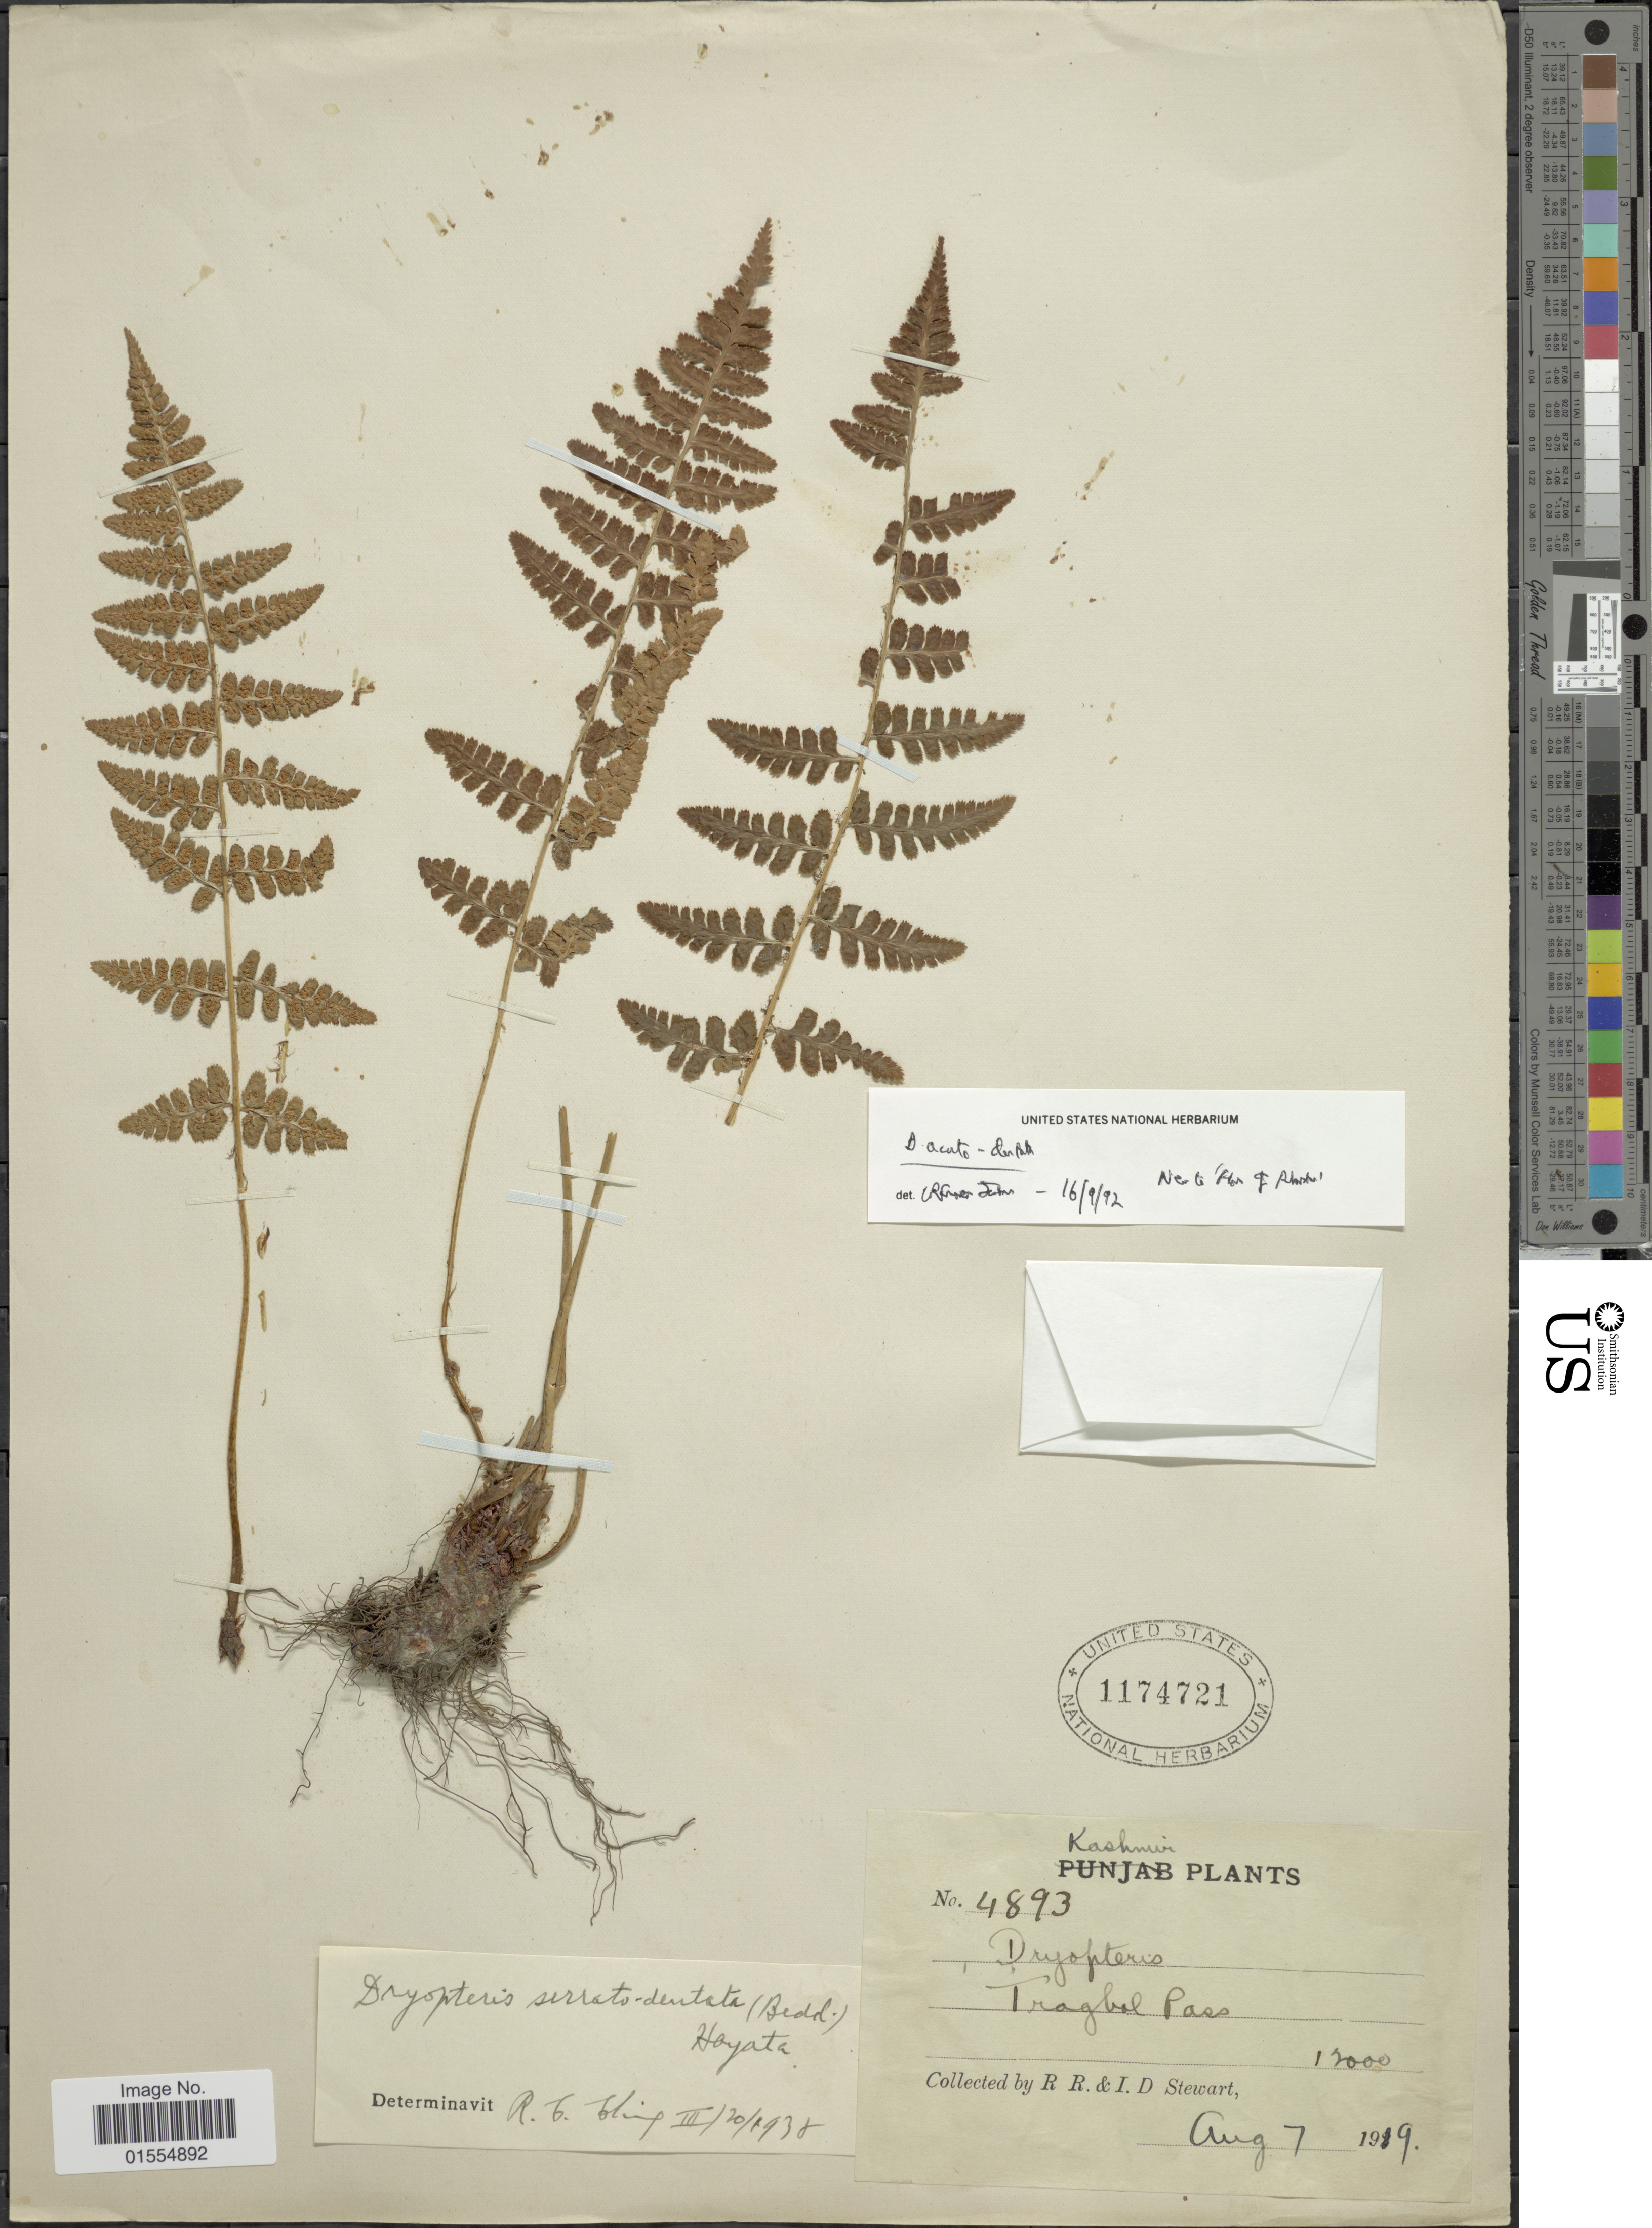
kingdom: Plantae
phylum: Tracheophyta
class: Polypodiopsida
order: Polypodiales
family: Dryopteridaceae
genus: Dryopteris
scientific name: Dryopteris serratodentata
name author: (Bedd.) Hayata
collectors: R. R. Stewart & I. Stewart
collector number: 4893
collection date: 1919-08-07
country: India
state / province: Punjab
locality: Kashmir, Tragbal Pass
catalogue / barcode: US 1174721